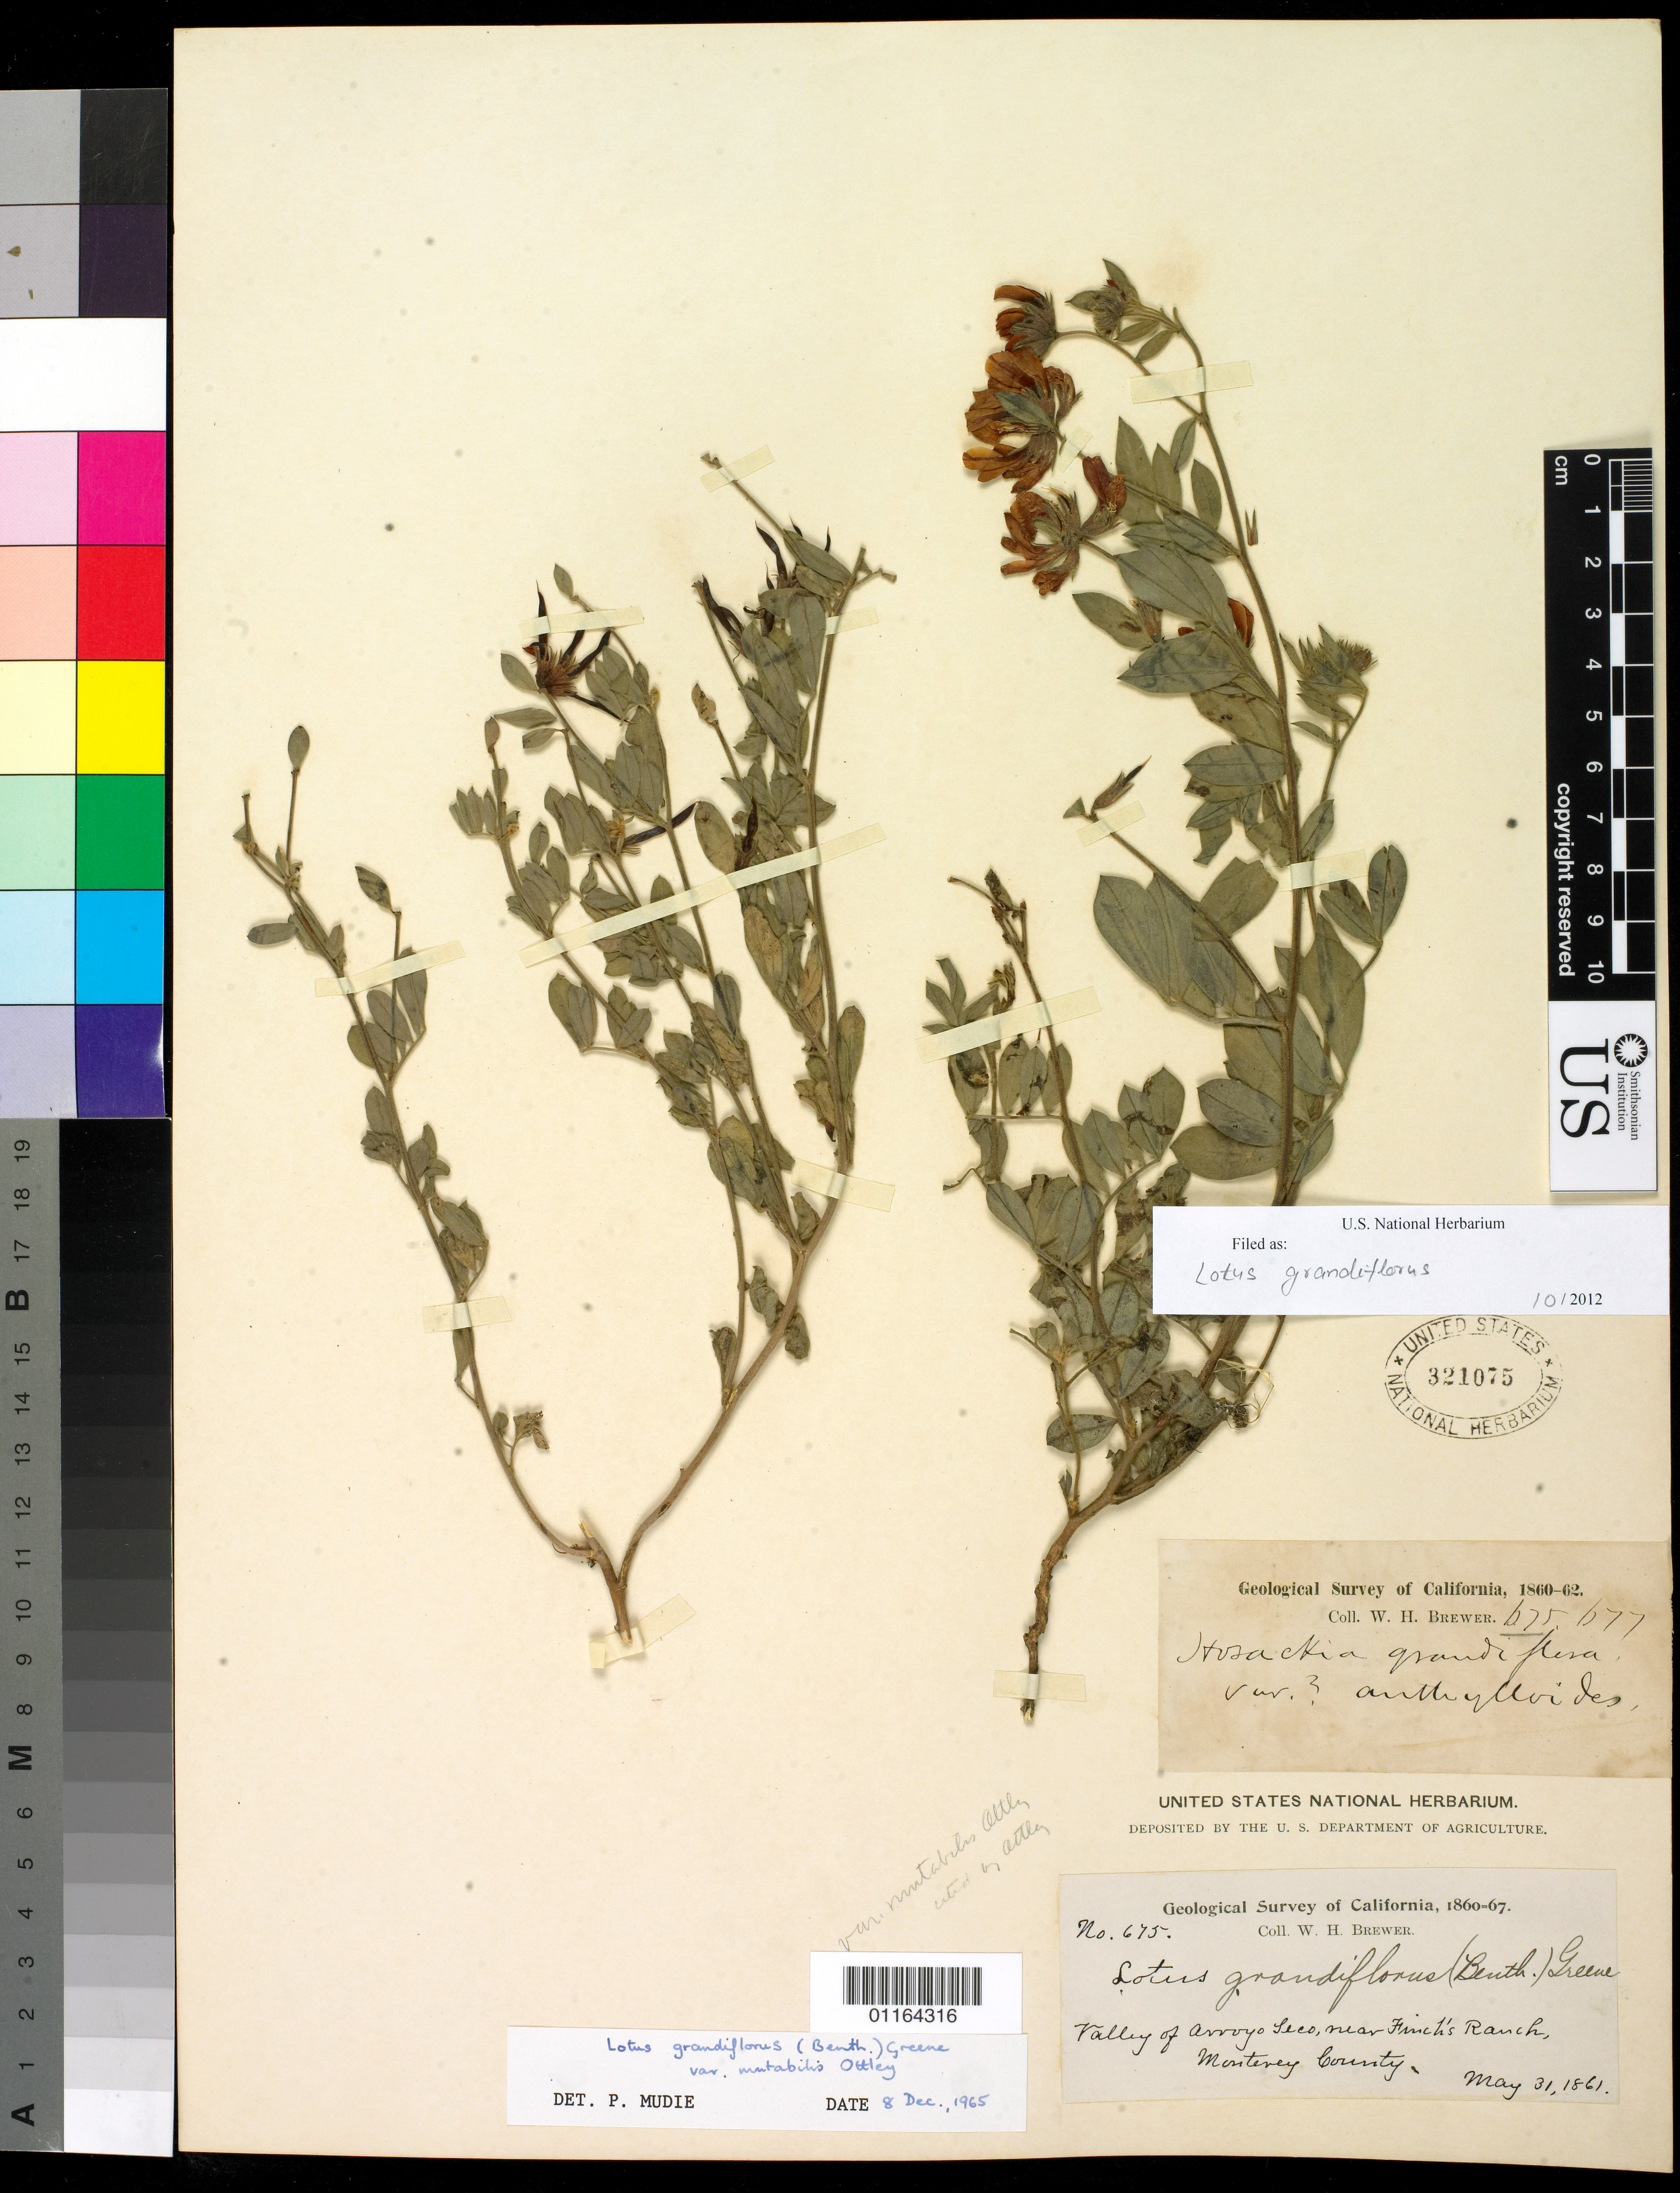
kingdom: Plantae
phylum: Tracheophyta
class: Magnoliopsida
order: Fabales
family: Fabaceae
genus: Ottleya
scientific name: Ottleya grandiflora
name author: (Benth.) D.D. Sokoloff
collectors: W. H. Brewer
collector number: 675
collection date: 1861-05-31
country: United States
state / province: California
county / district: Monterey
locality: Valley of Arroyo Seco, near Finch's Ranch.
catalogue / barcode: US 321075